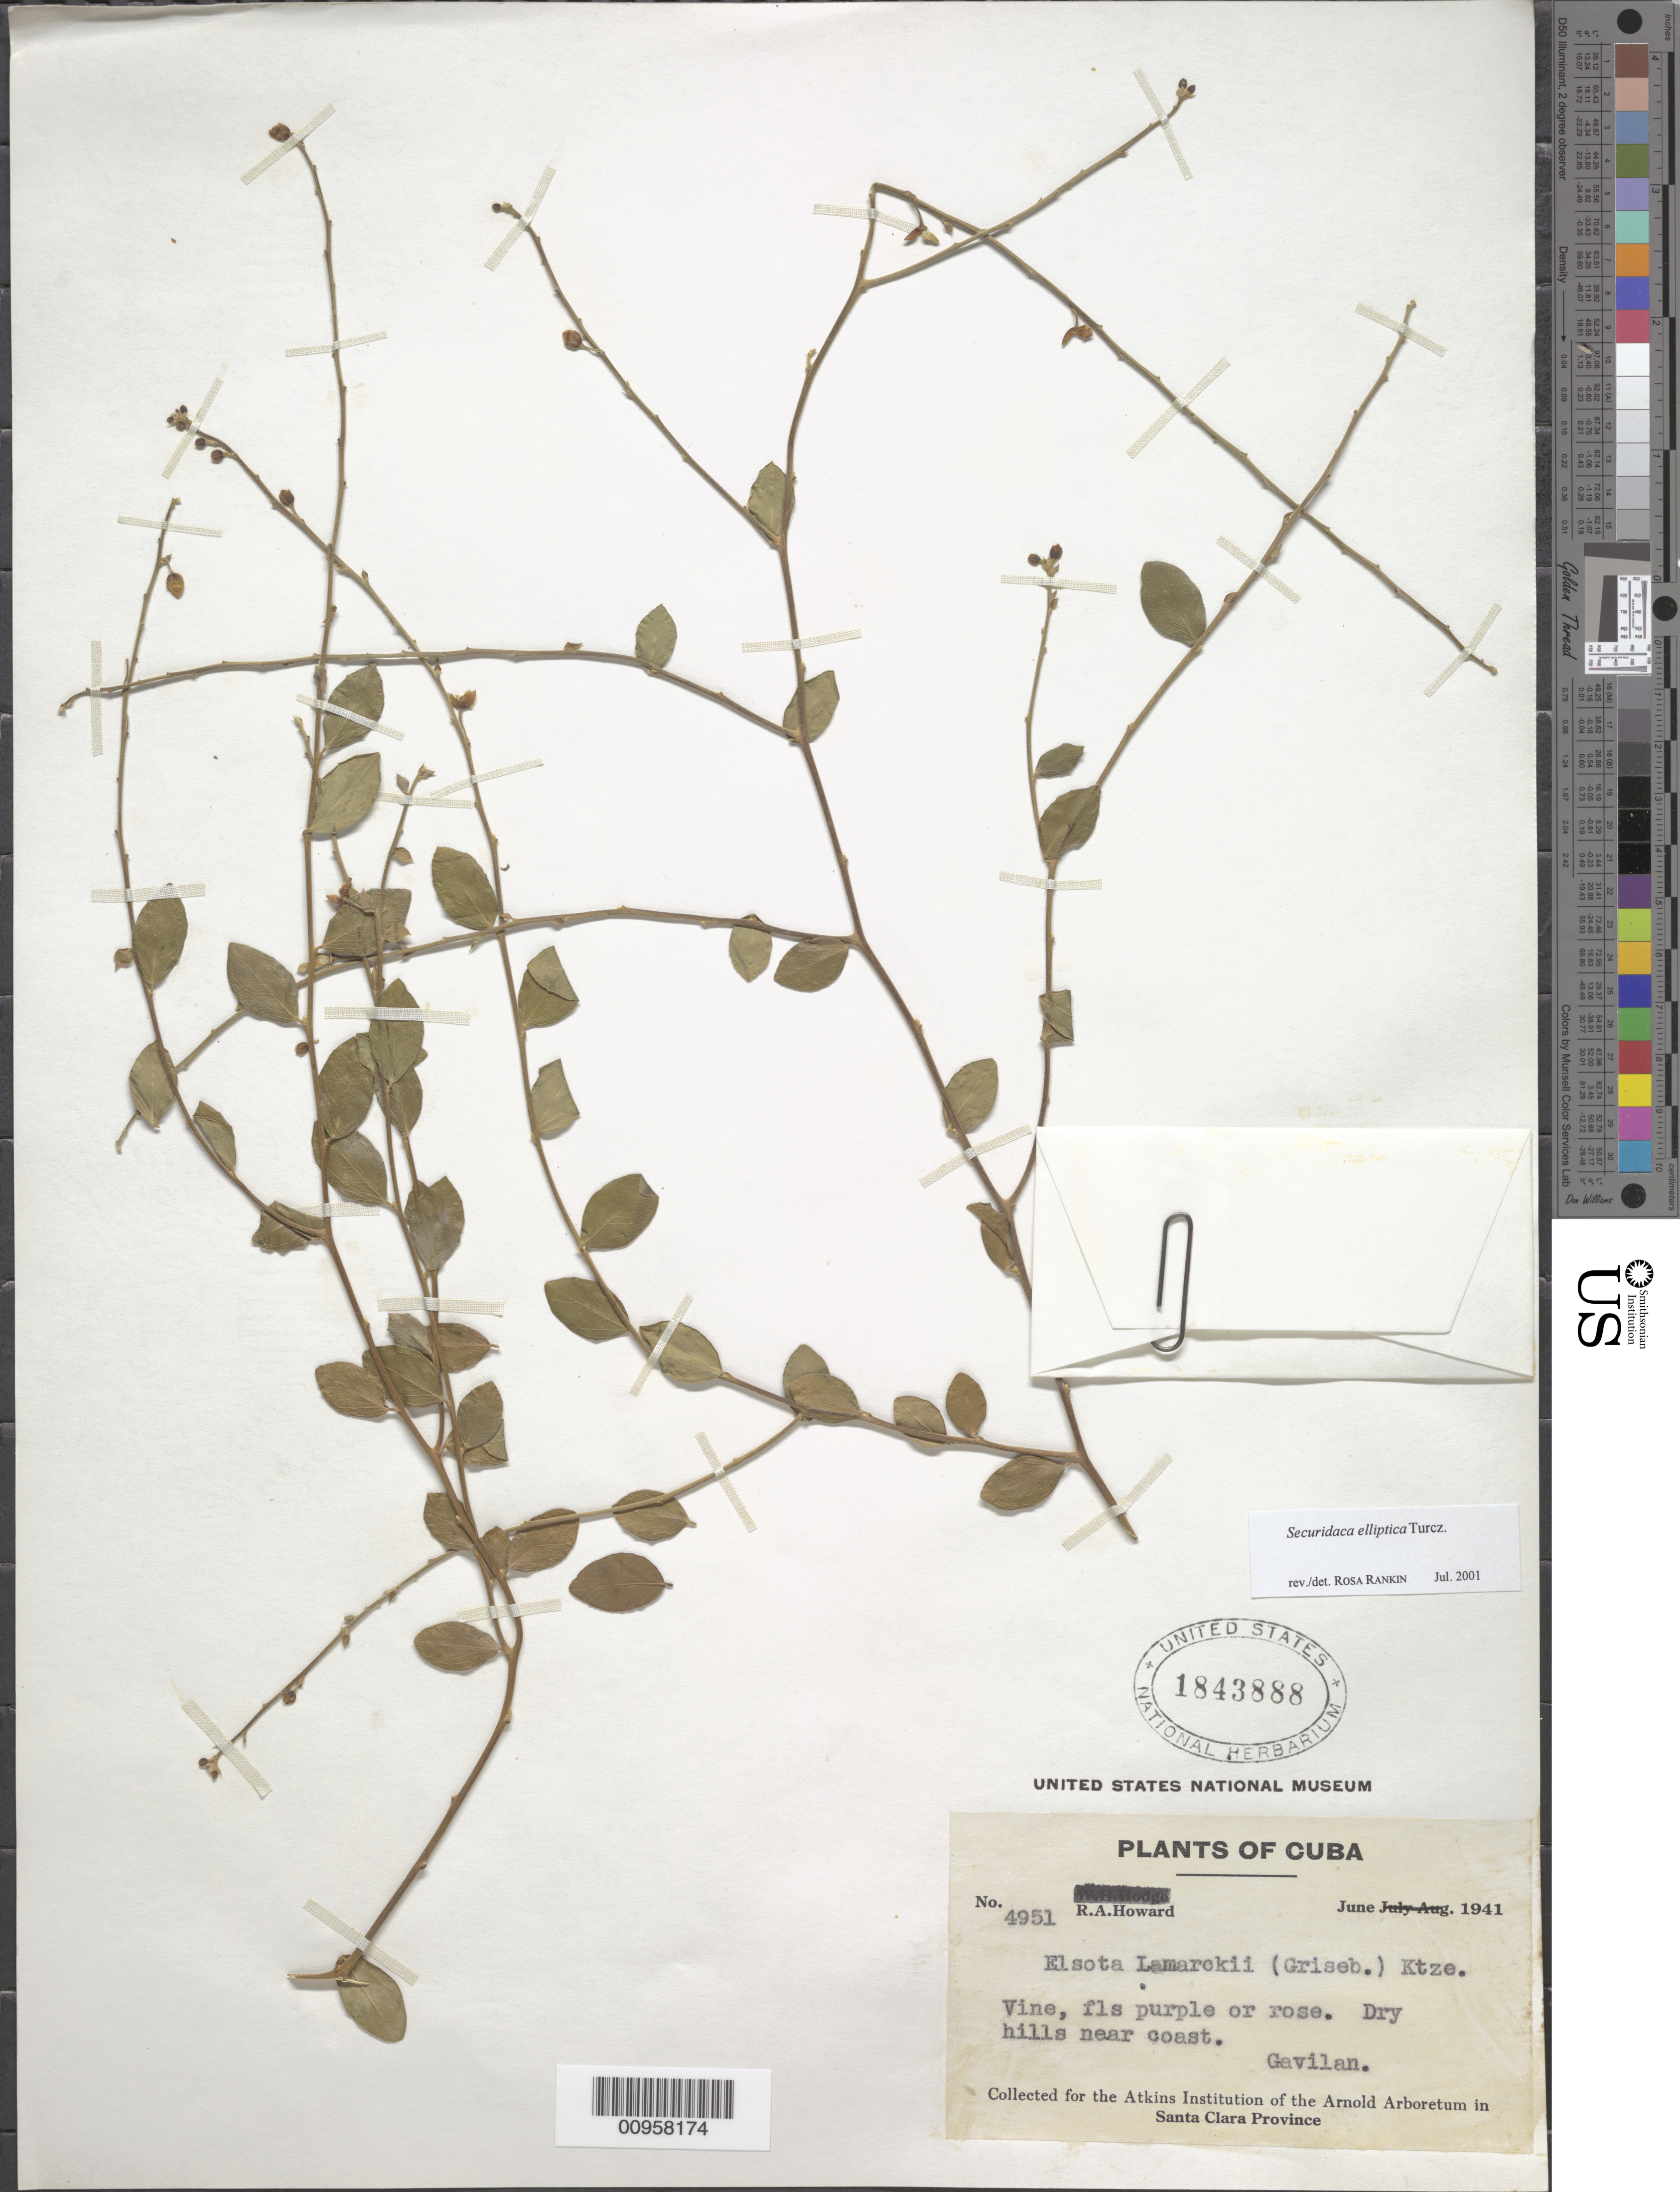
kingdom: Plantae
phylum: Tracheophyta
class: Magnoliopsida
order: Fabales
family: Polygalaceae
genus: Securidaca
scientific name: Securidaca elliptica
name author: Turcz.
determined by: Rankin Rodriguez, Rosa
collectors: R. A. Howard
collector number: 4951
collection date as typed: Jun 1941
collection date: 1941-06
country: Cuba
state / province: Las Villas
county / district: Dry forest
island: Cuba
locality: Gavilan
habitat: Dry hills near coast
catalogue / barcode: US 1843888